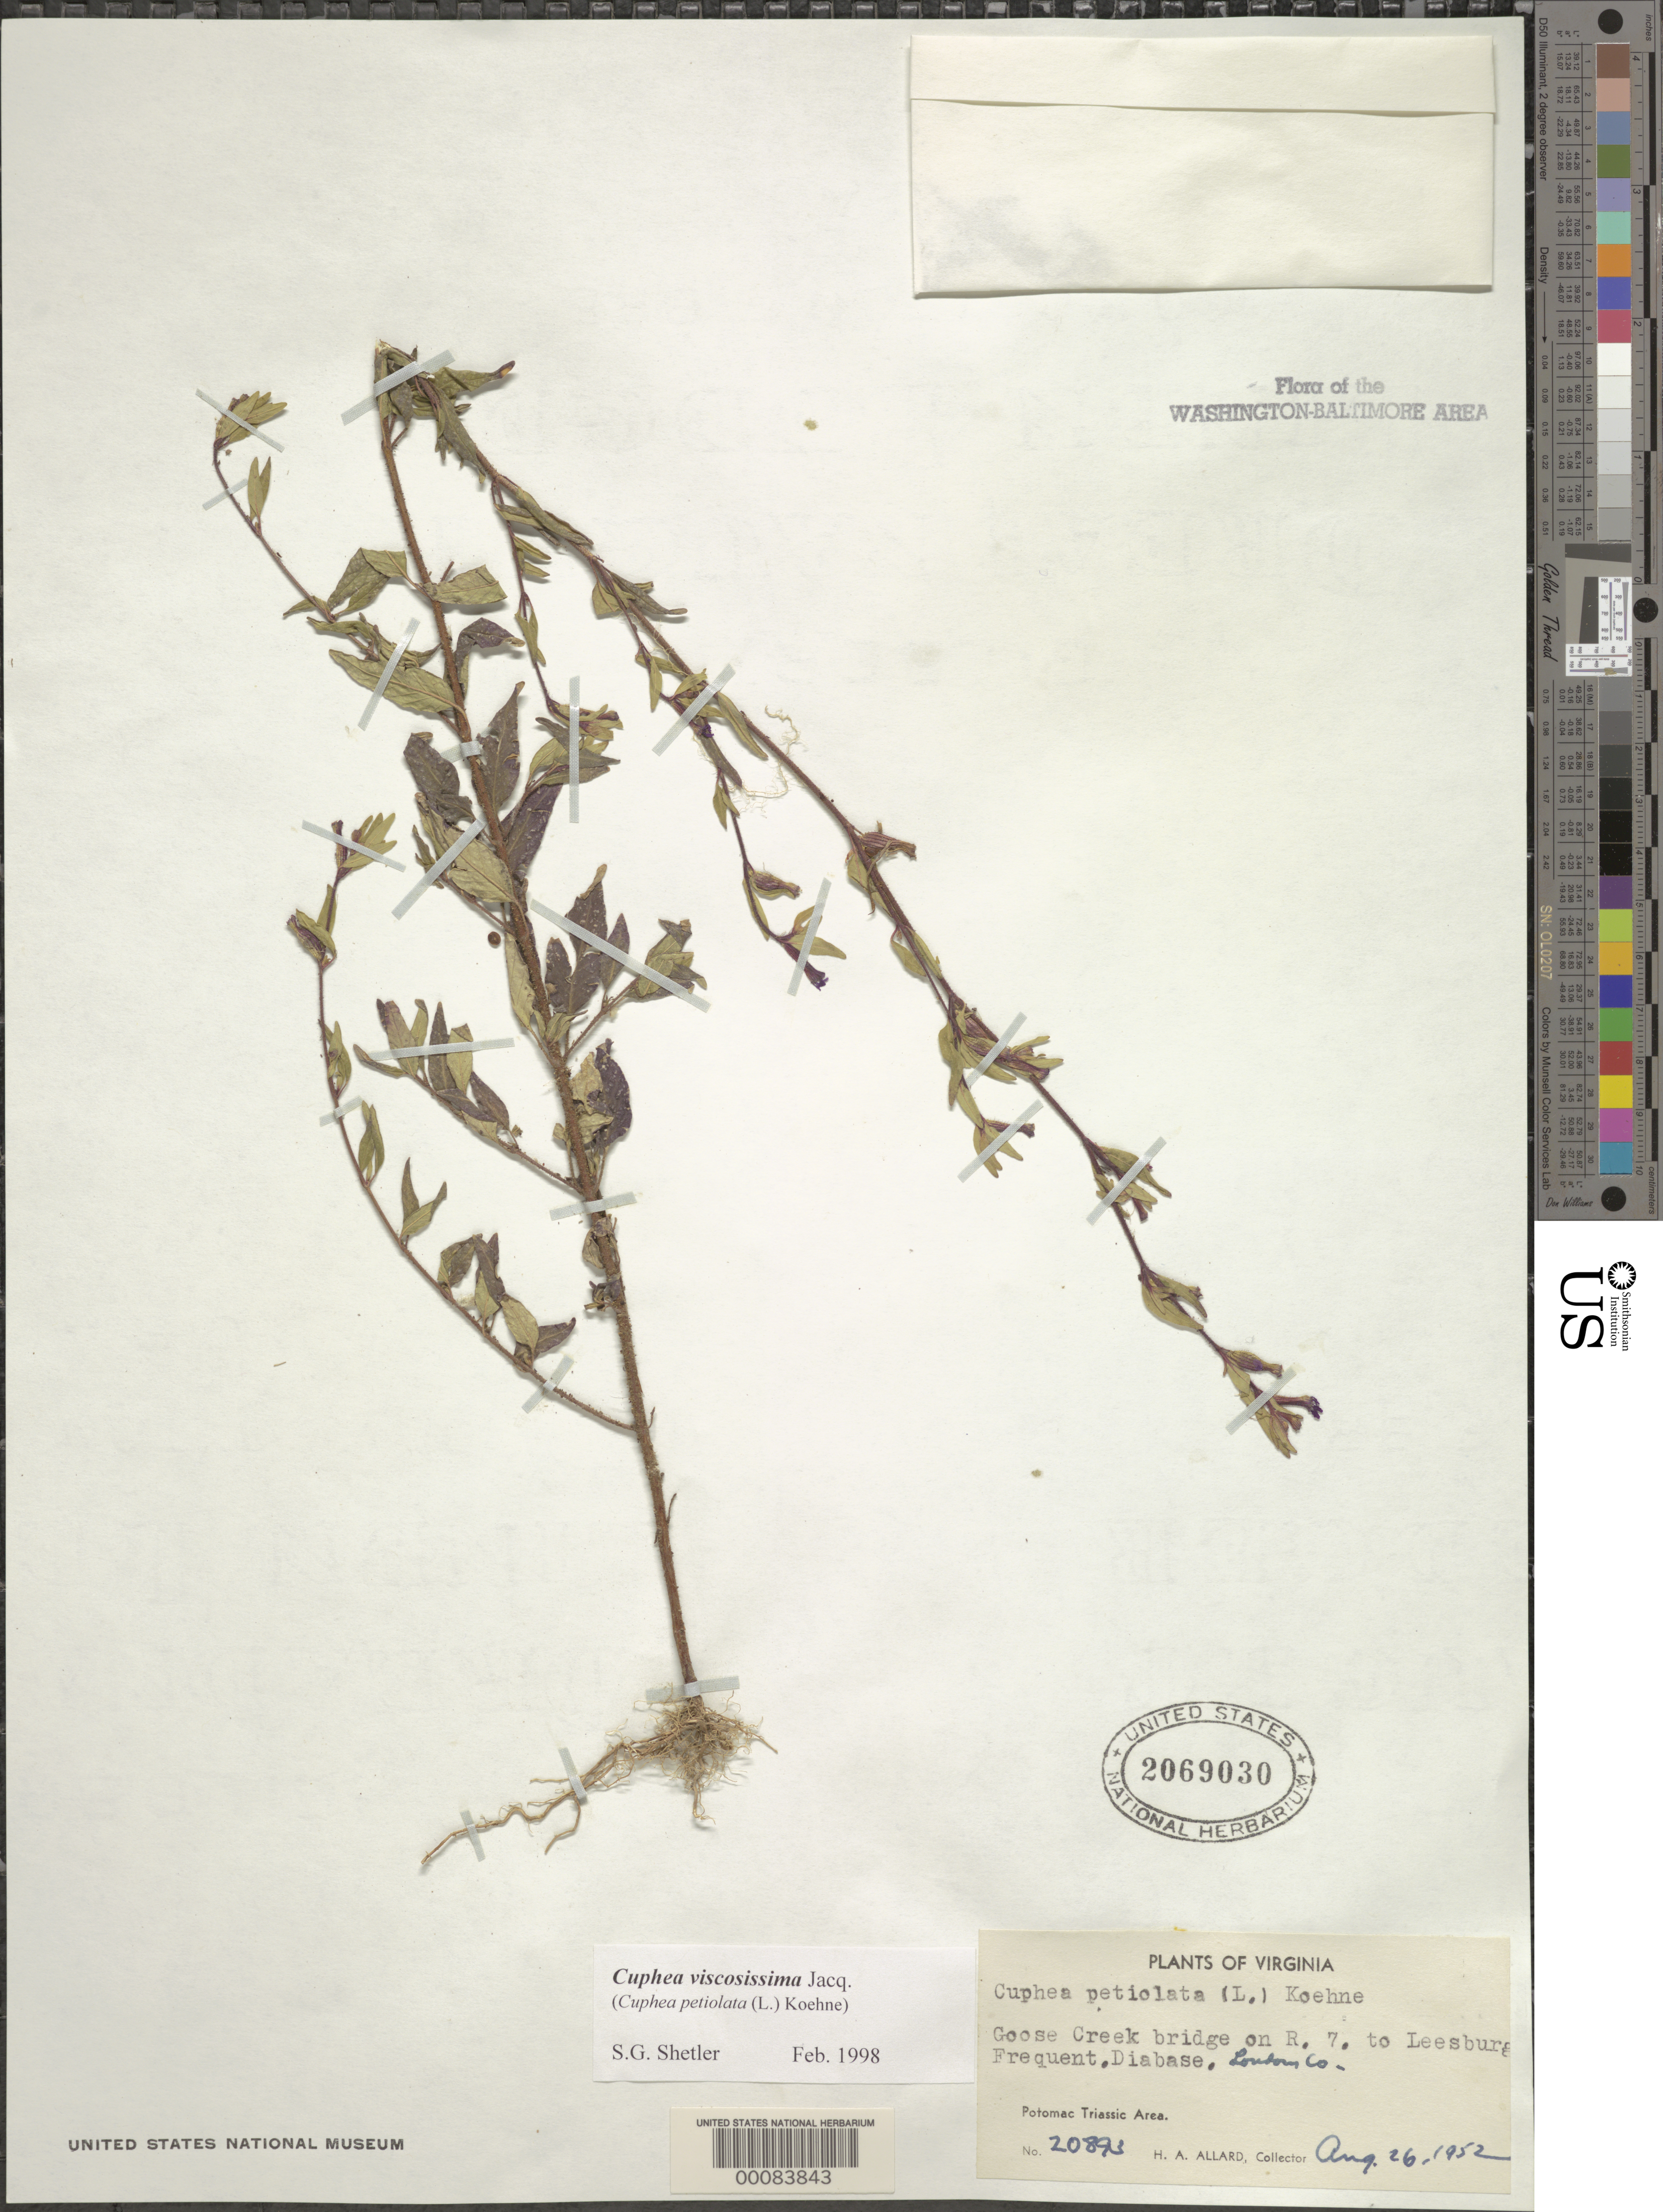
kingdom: Plantae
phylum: Tracheophyta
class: Magnoliopsida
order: Myrtales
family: Lythraceae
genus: Cuphea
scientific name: Cuphea viscosissima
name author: Jacq.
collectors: H. A. Allard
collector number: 20893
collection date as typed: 26 Aug 1952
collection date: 1952-08-26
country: United States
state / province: Virginia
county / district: Loudoun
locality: Goose Creek Bridge on R. 7 to Leesburg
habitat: Diabase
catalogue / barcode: US 2069030